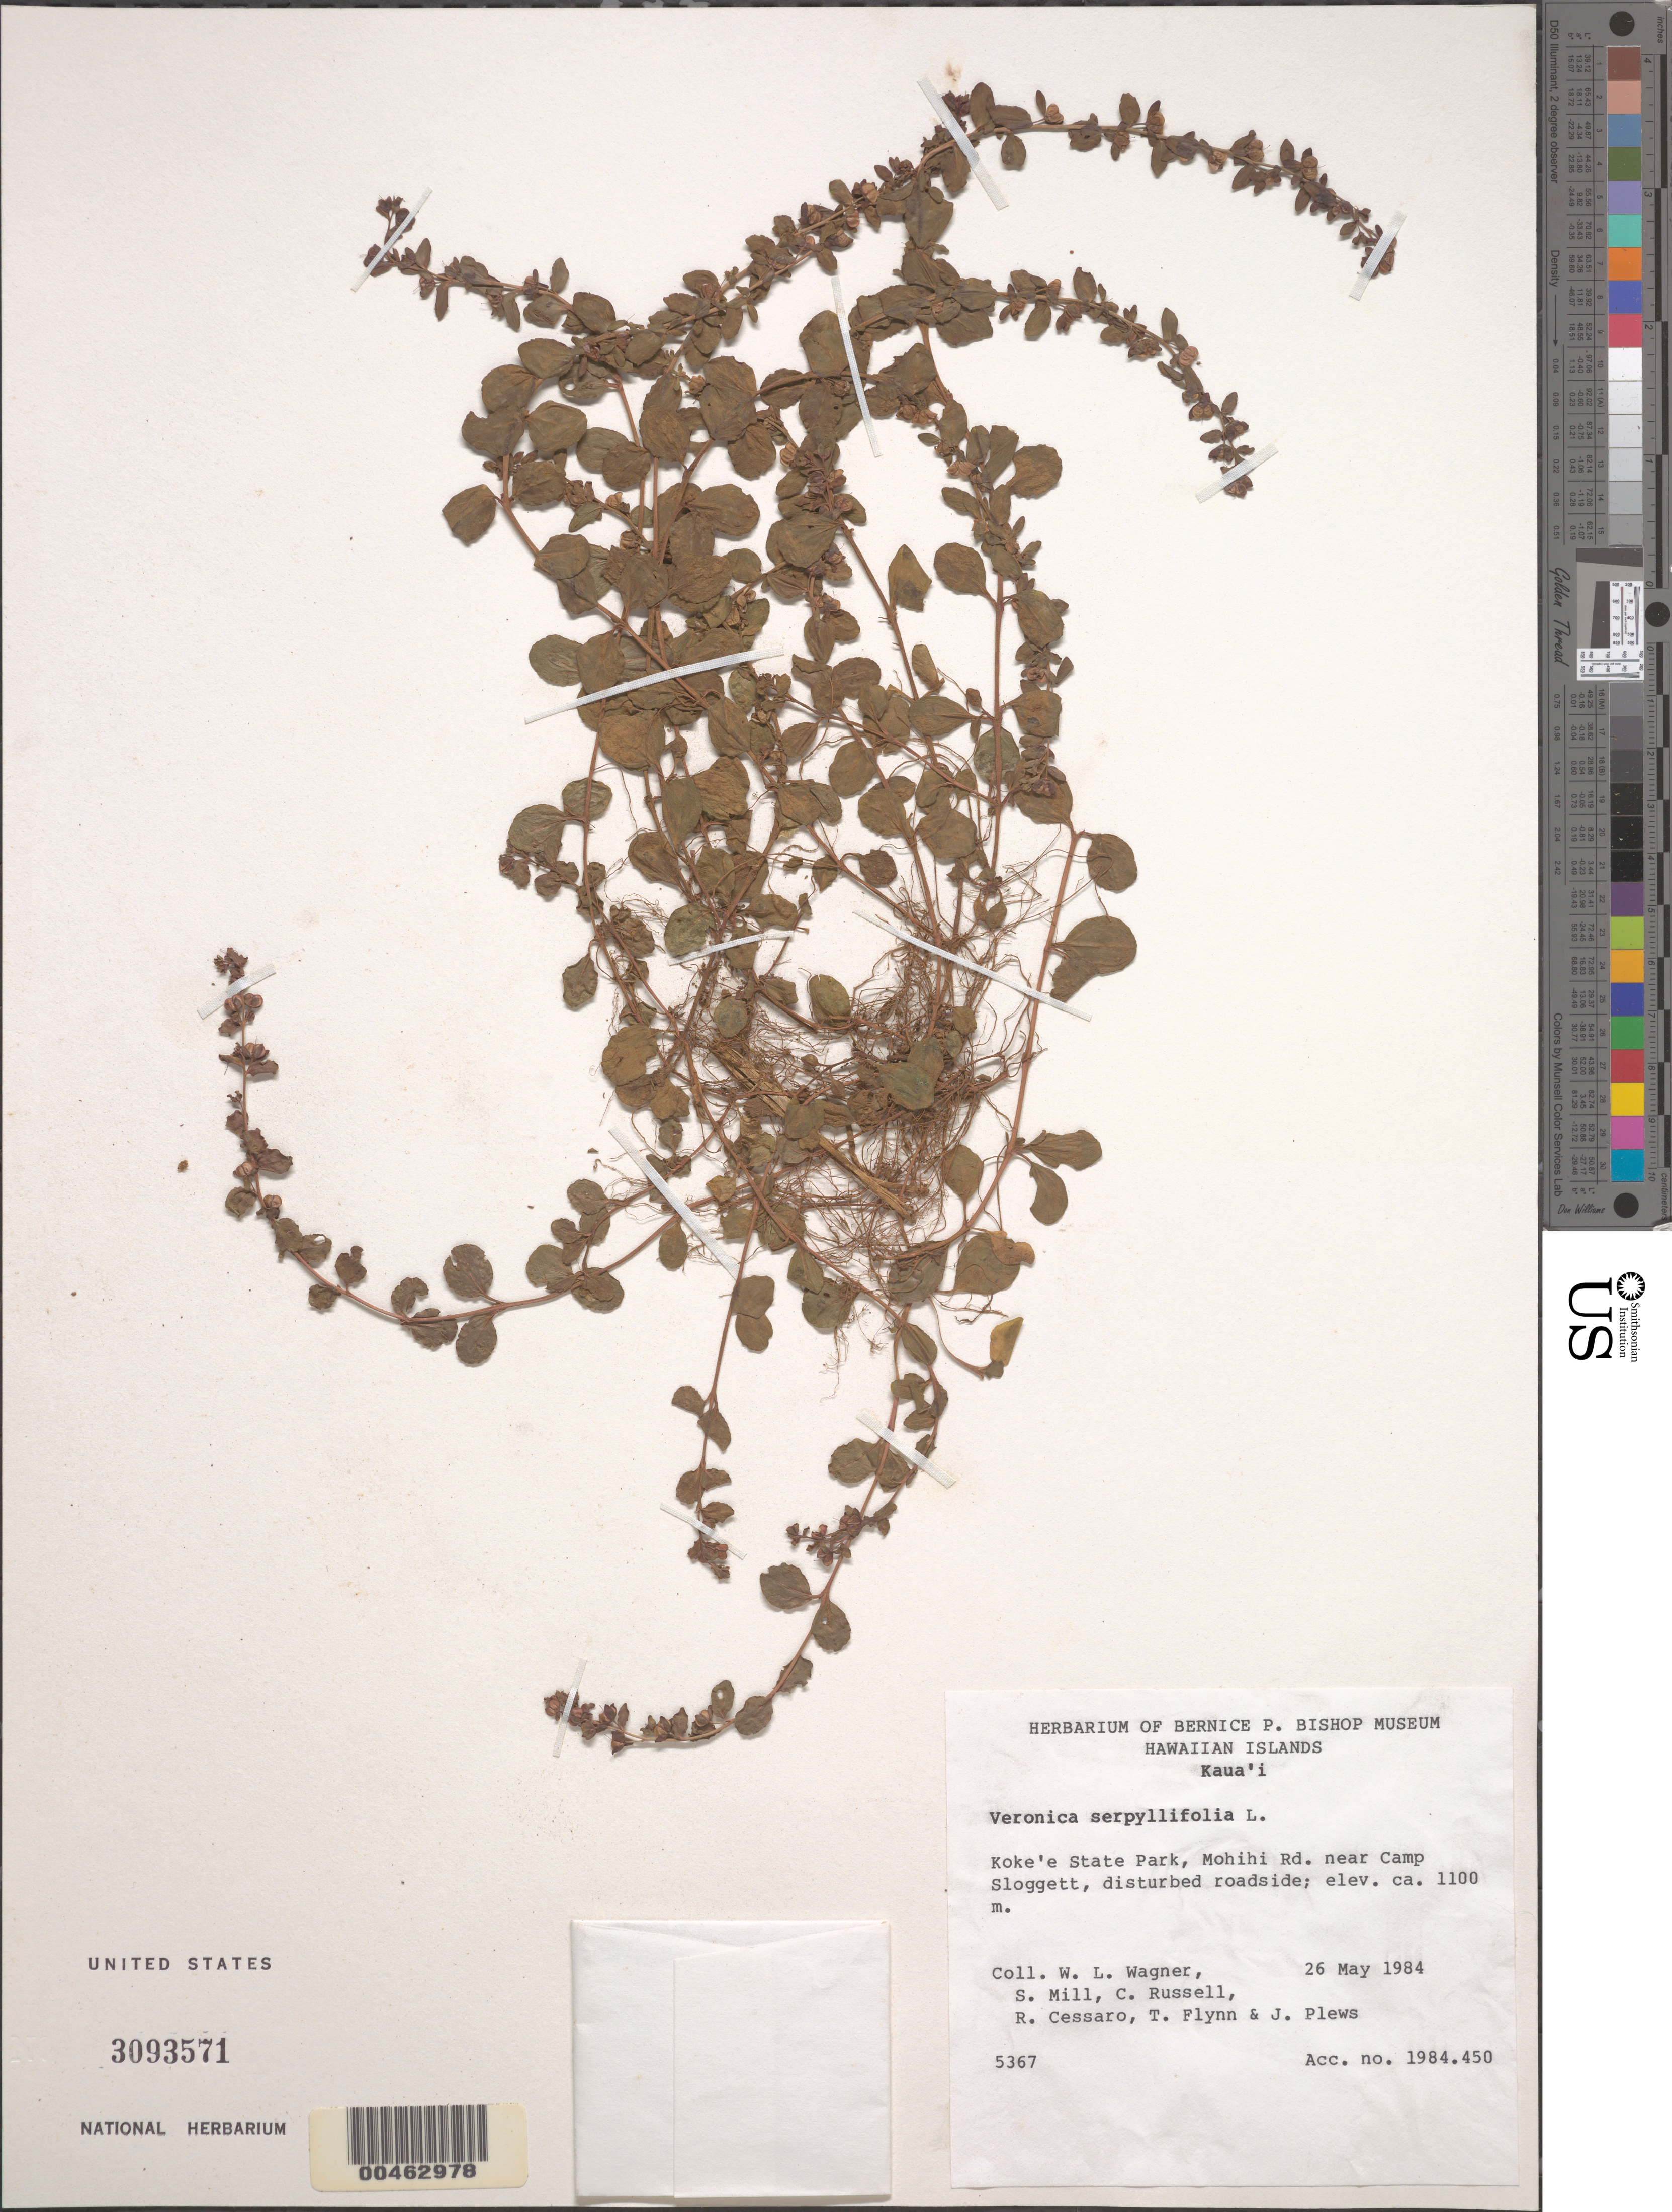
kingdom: Plantae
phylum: Tracheophyta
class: Magnoliopsida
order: Lamiales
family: Plantaginaceae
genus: Veronica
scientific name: Veronica serpyllifolia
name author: L.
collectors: W. L. Wagner, S. W. Miller, C. Russell, R. Cessaro & T. W. Flynn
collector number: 5367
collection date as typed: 26 May 1984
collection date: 1984-05-26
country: United States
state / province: Hawaii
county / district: Kauai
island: Kaua'i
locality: Koke'e State Park, Mohihi Rd. near Camp Sloggett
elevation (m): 1100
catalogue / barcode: US 3093571